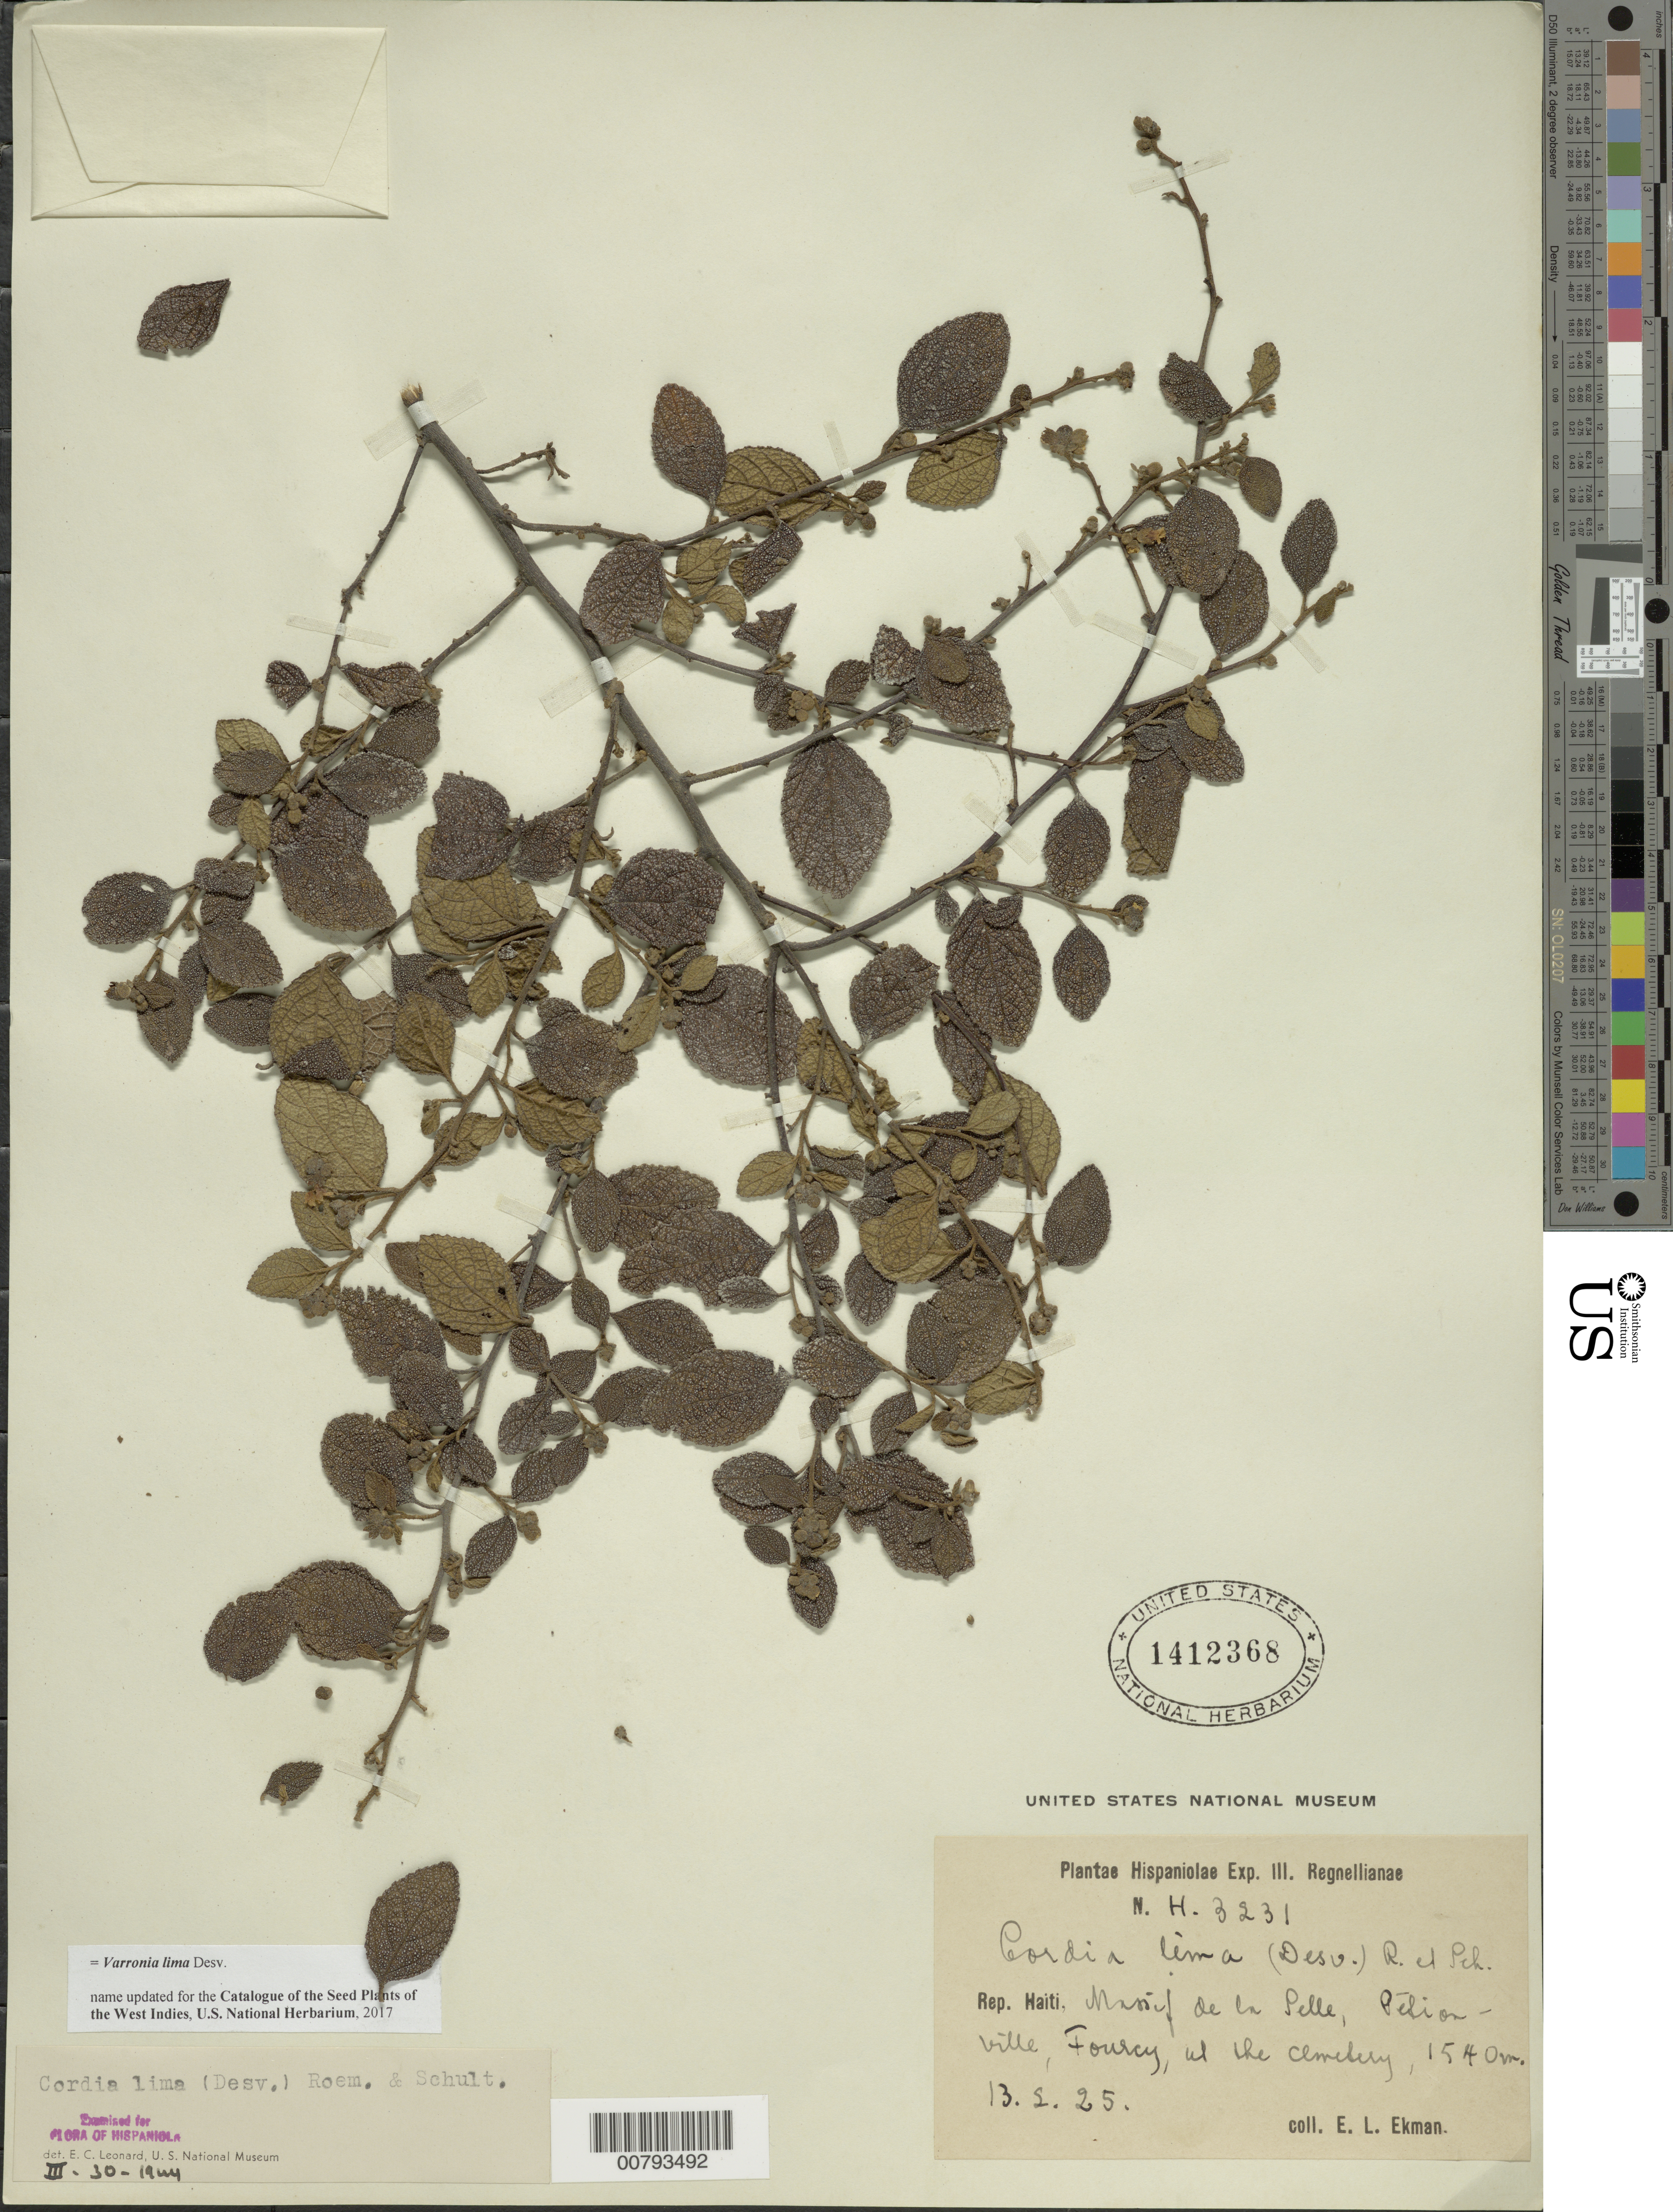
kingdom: Plantae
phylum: Tracheophyta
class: Magnoliopsida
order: Boraginales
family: Cordiaceae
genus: Varronia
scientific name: Varronia lima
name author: Desv.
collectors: E. L. Ekman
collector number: H 3231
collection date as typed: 13 Feb 1925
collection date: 1925-02-13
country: Haiti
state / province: Ouest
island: Hispaniola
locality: Massif de la Selle, Pétionville, Fourcy, at the cemetery.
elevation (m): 1540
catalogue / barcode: US 1412368